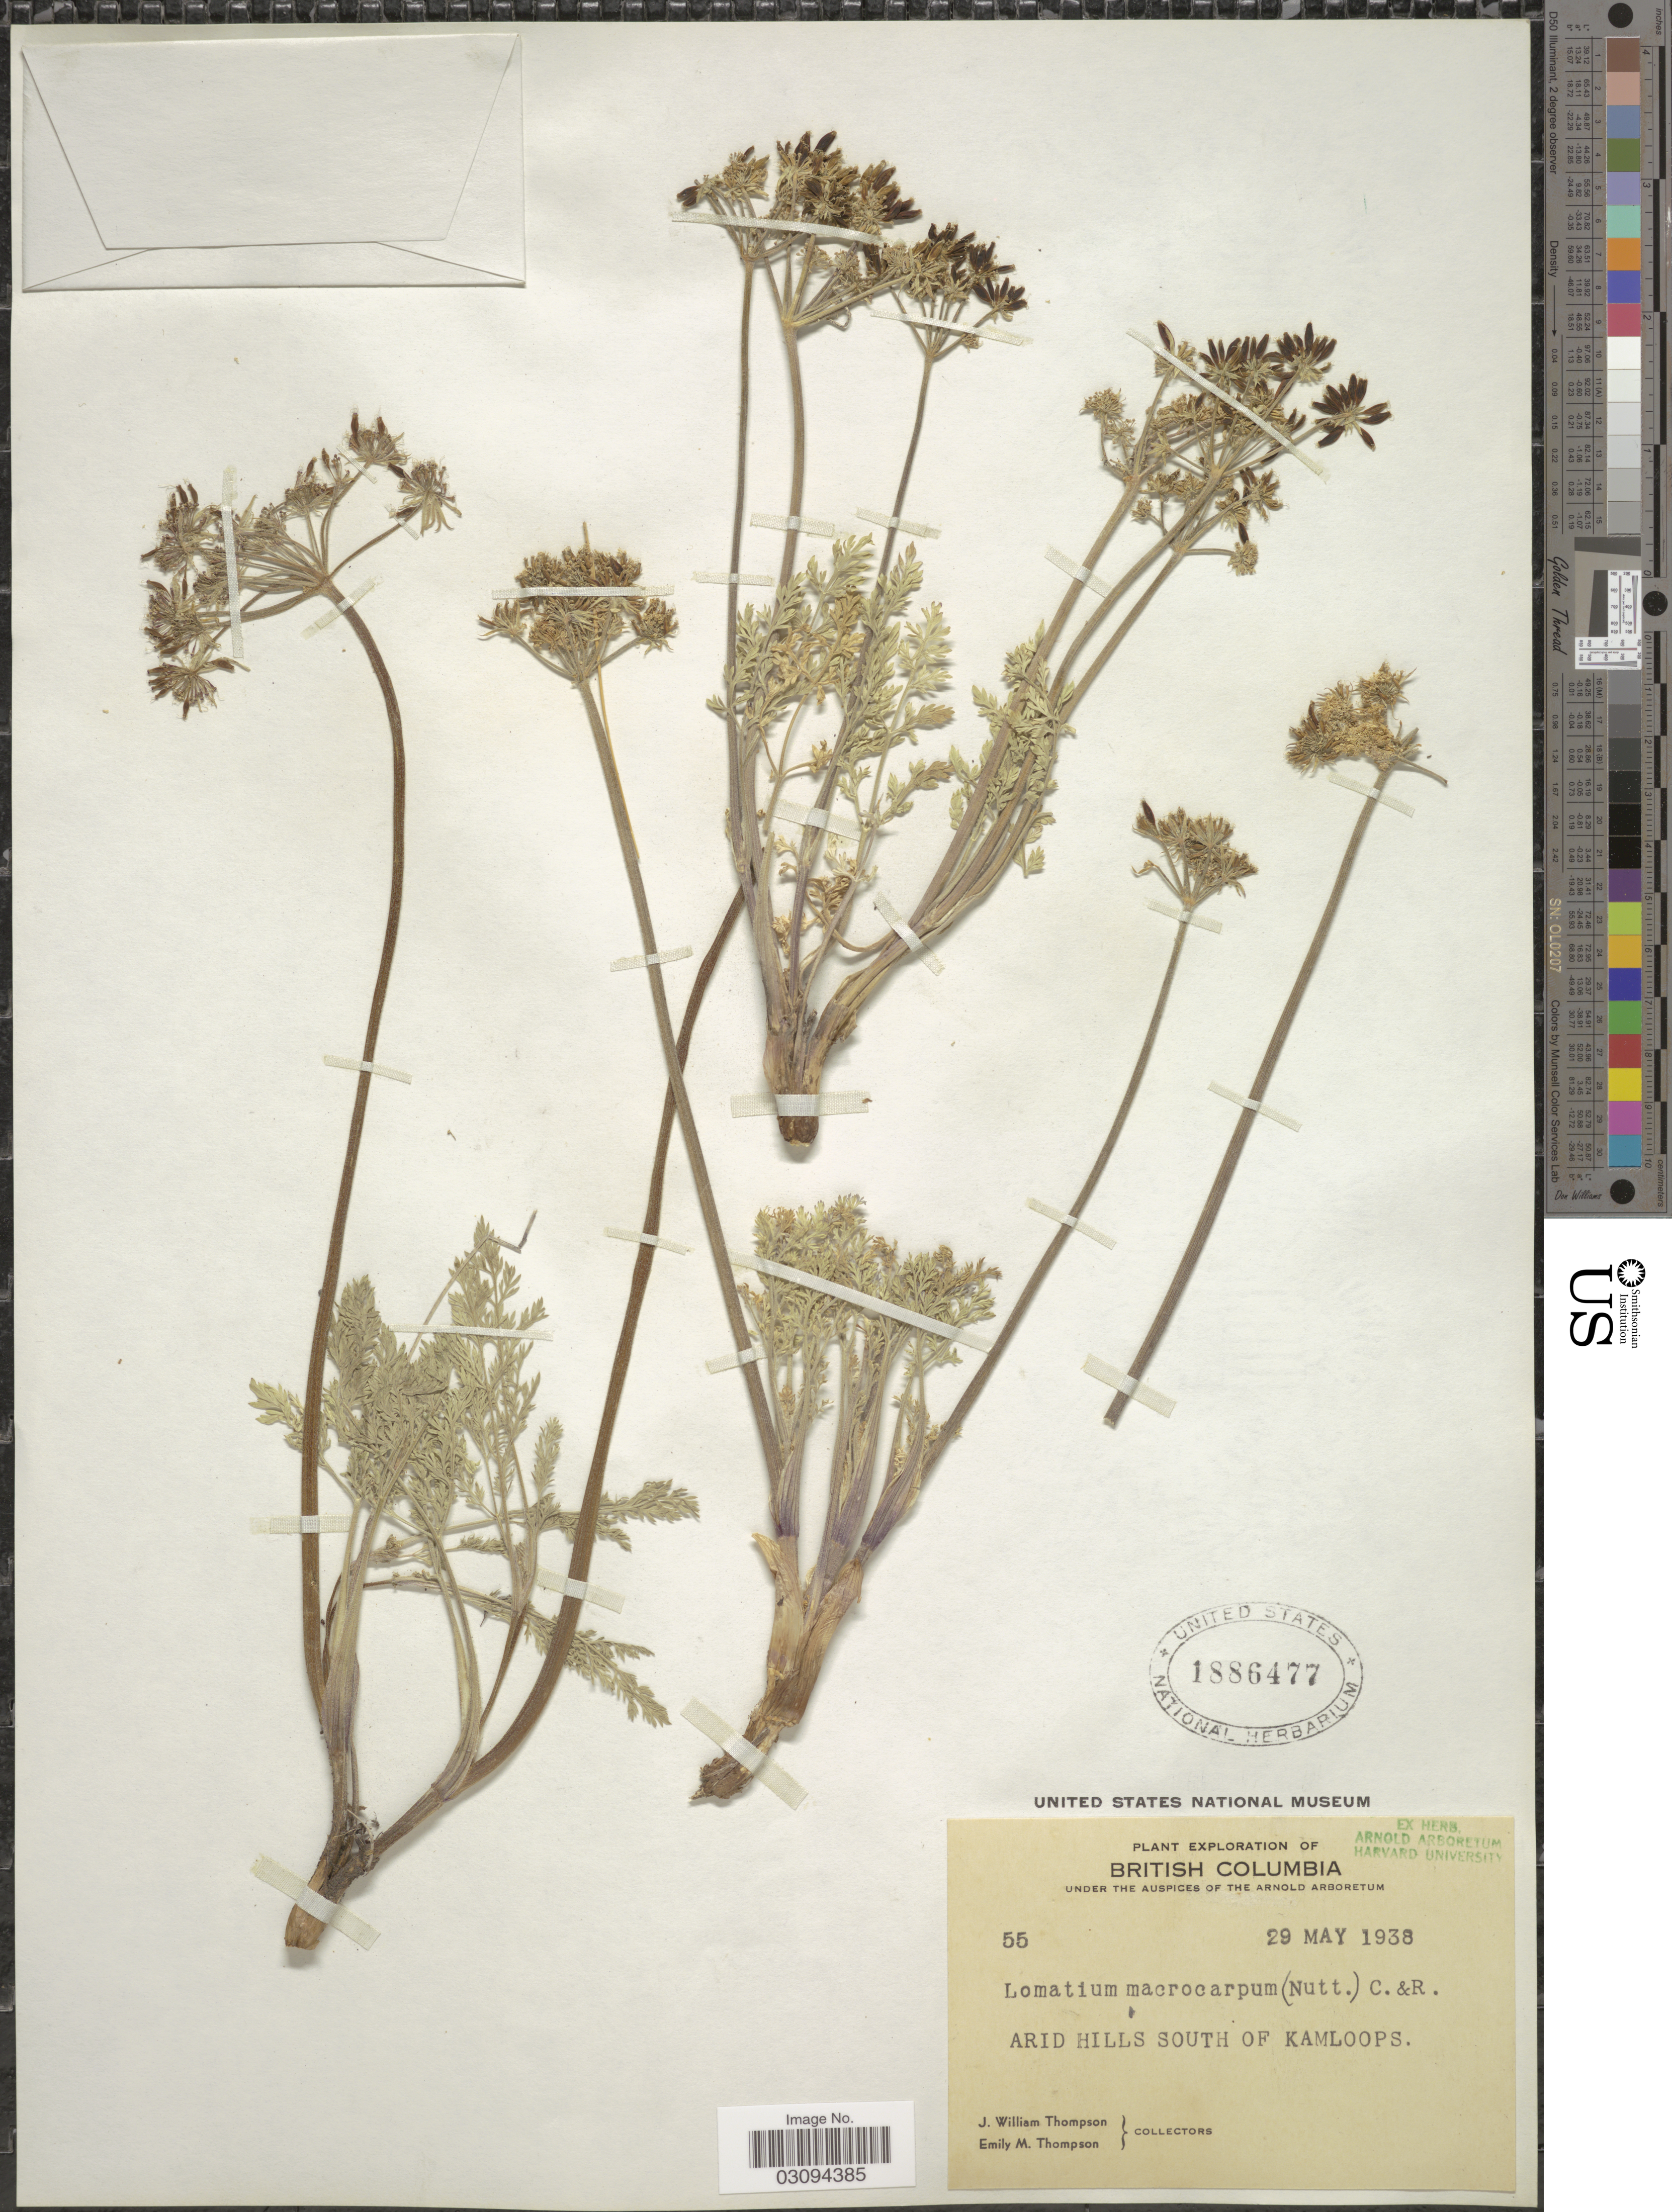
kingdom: Plantae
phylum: Tracheophyta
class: Magnoliopsida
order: Apiales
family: Apiaceae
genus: Lomatium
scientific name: Lomatium macrocarpum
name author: (Hook. et al.) J.M. Coult. & Rose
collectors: J. W. Thompson & E. M. Thompson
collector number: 55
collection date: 1938-05-29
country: Canada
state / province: British Columbia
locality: Arid hills south of Kamloops.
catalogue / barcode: US 1886477